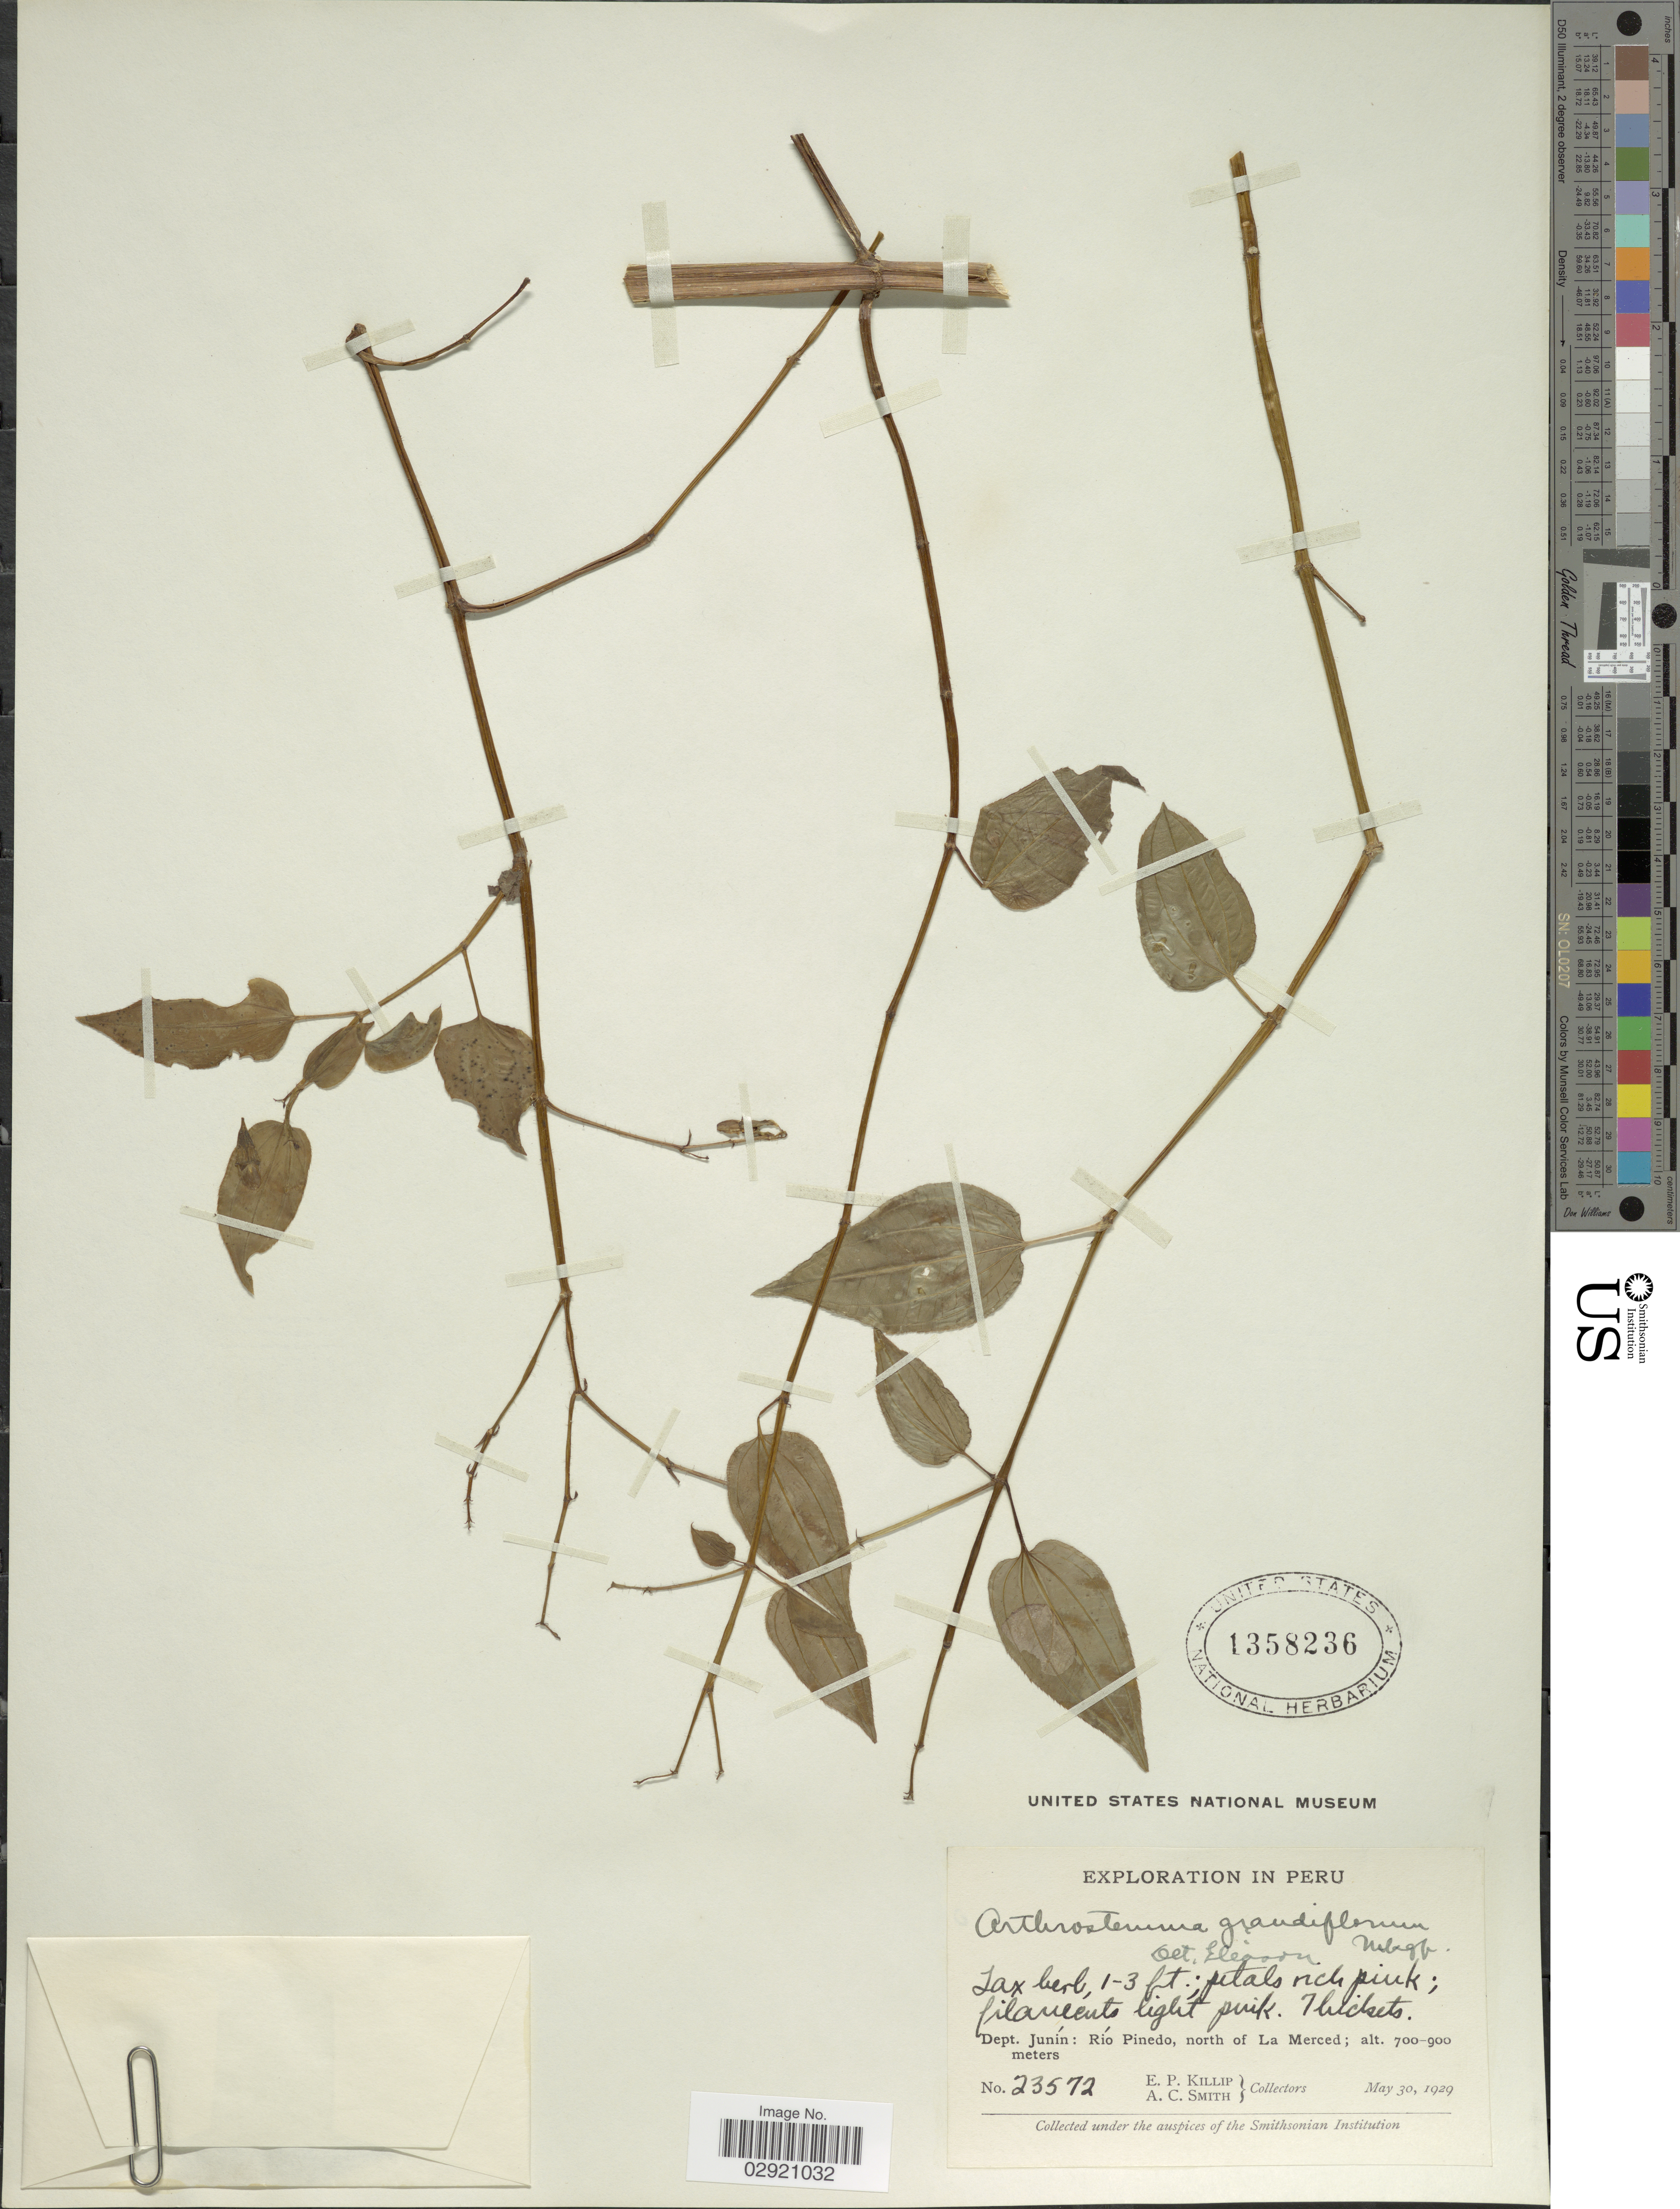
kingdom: Plantae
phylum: Tracheophyta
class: Magnoliopsida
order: Myrtales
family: Melastomataceae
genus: Arthrostemma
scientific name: Arthrostemma ciliatum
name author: Pav. ex D. Don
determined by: Strong, Mark T., (BOT), Smithsonian Institution - National Museum of Natural History (UNITED STATES)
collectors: E. P. Killip & A. C. Smith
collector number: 23572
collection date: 1929-05-30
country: Peru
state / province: Junín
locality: Dept. Junín: Río Pinedo, north of La Merced.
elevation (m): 700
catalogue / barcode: US 1358236